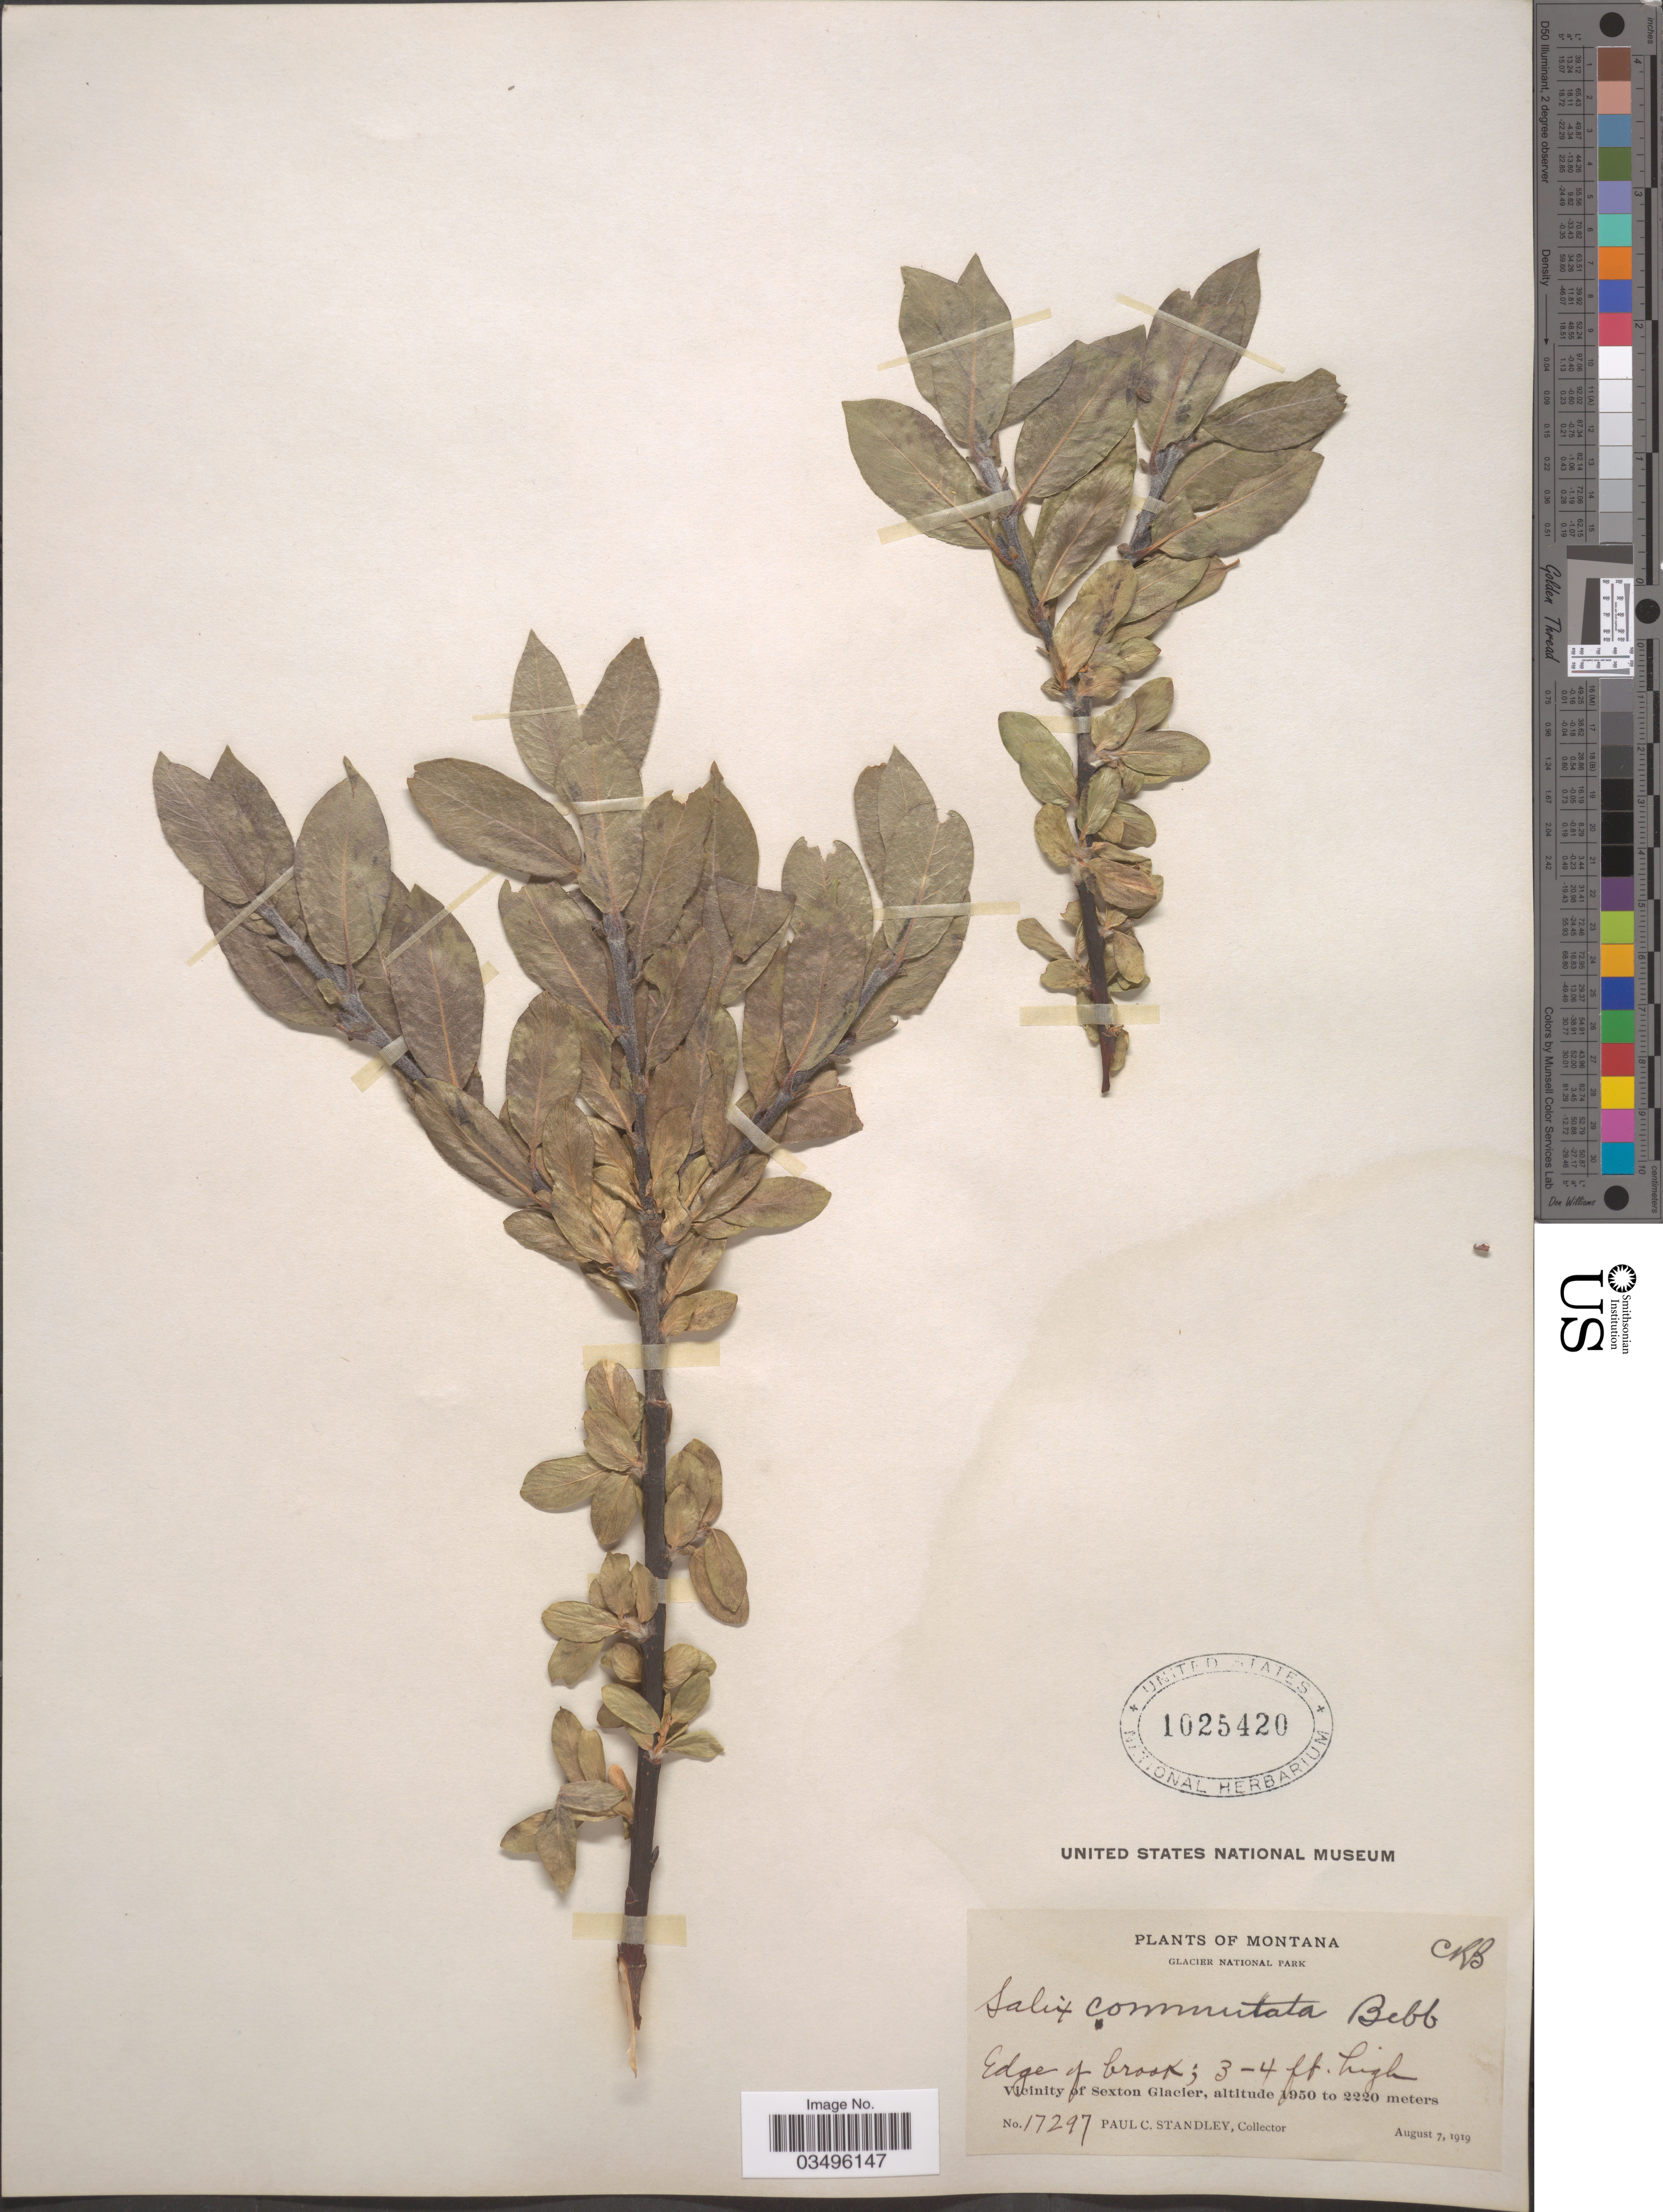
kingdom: Plantae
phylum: Tracheophyta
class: Magnoliopsida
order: Malpighiales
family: Salicaceae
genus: Salix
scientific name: Salix commutata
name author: Bebb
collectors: P. C. Standley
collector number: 17297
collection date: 1919-08-07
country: United States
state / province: Montana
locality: Glacier National Park. Vicinity of Sexton Glacier.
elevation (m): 1950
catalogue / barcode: US 1025420